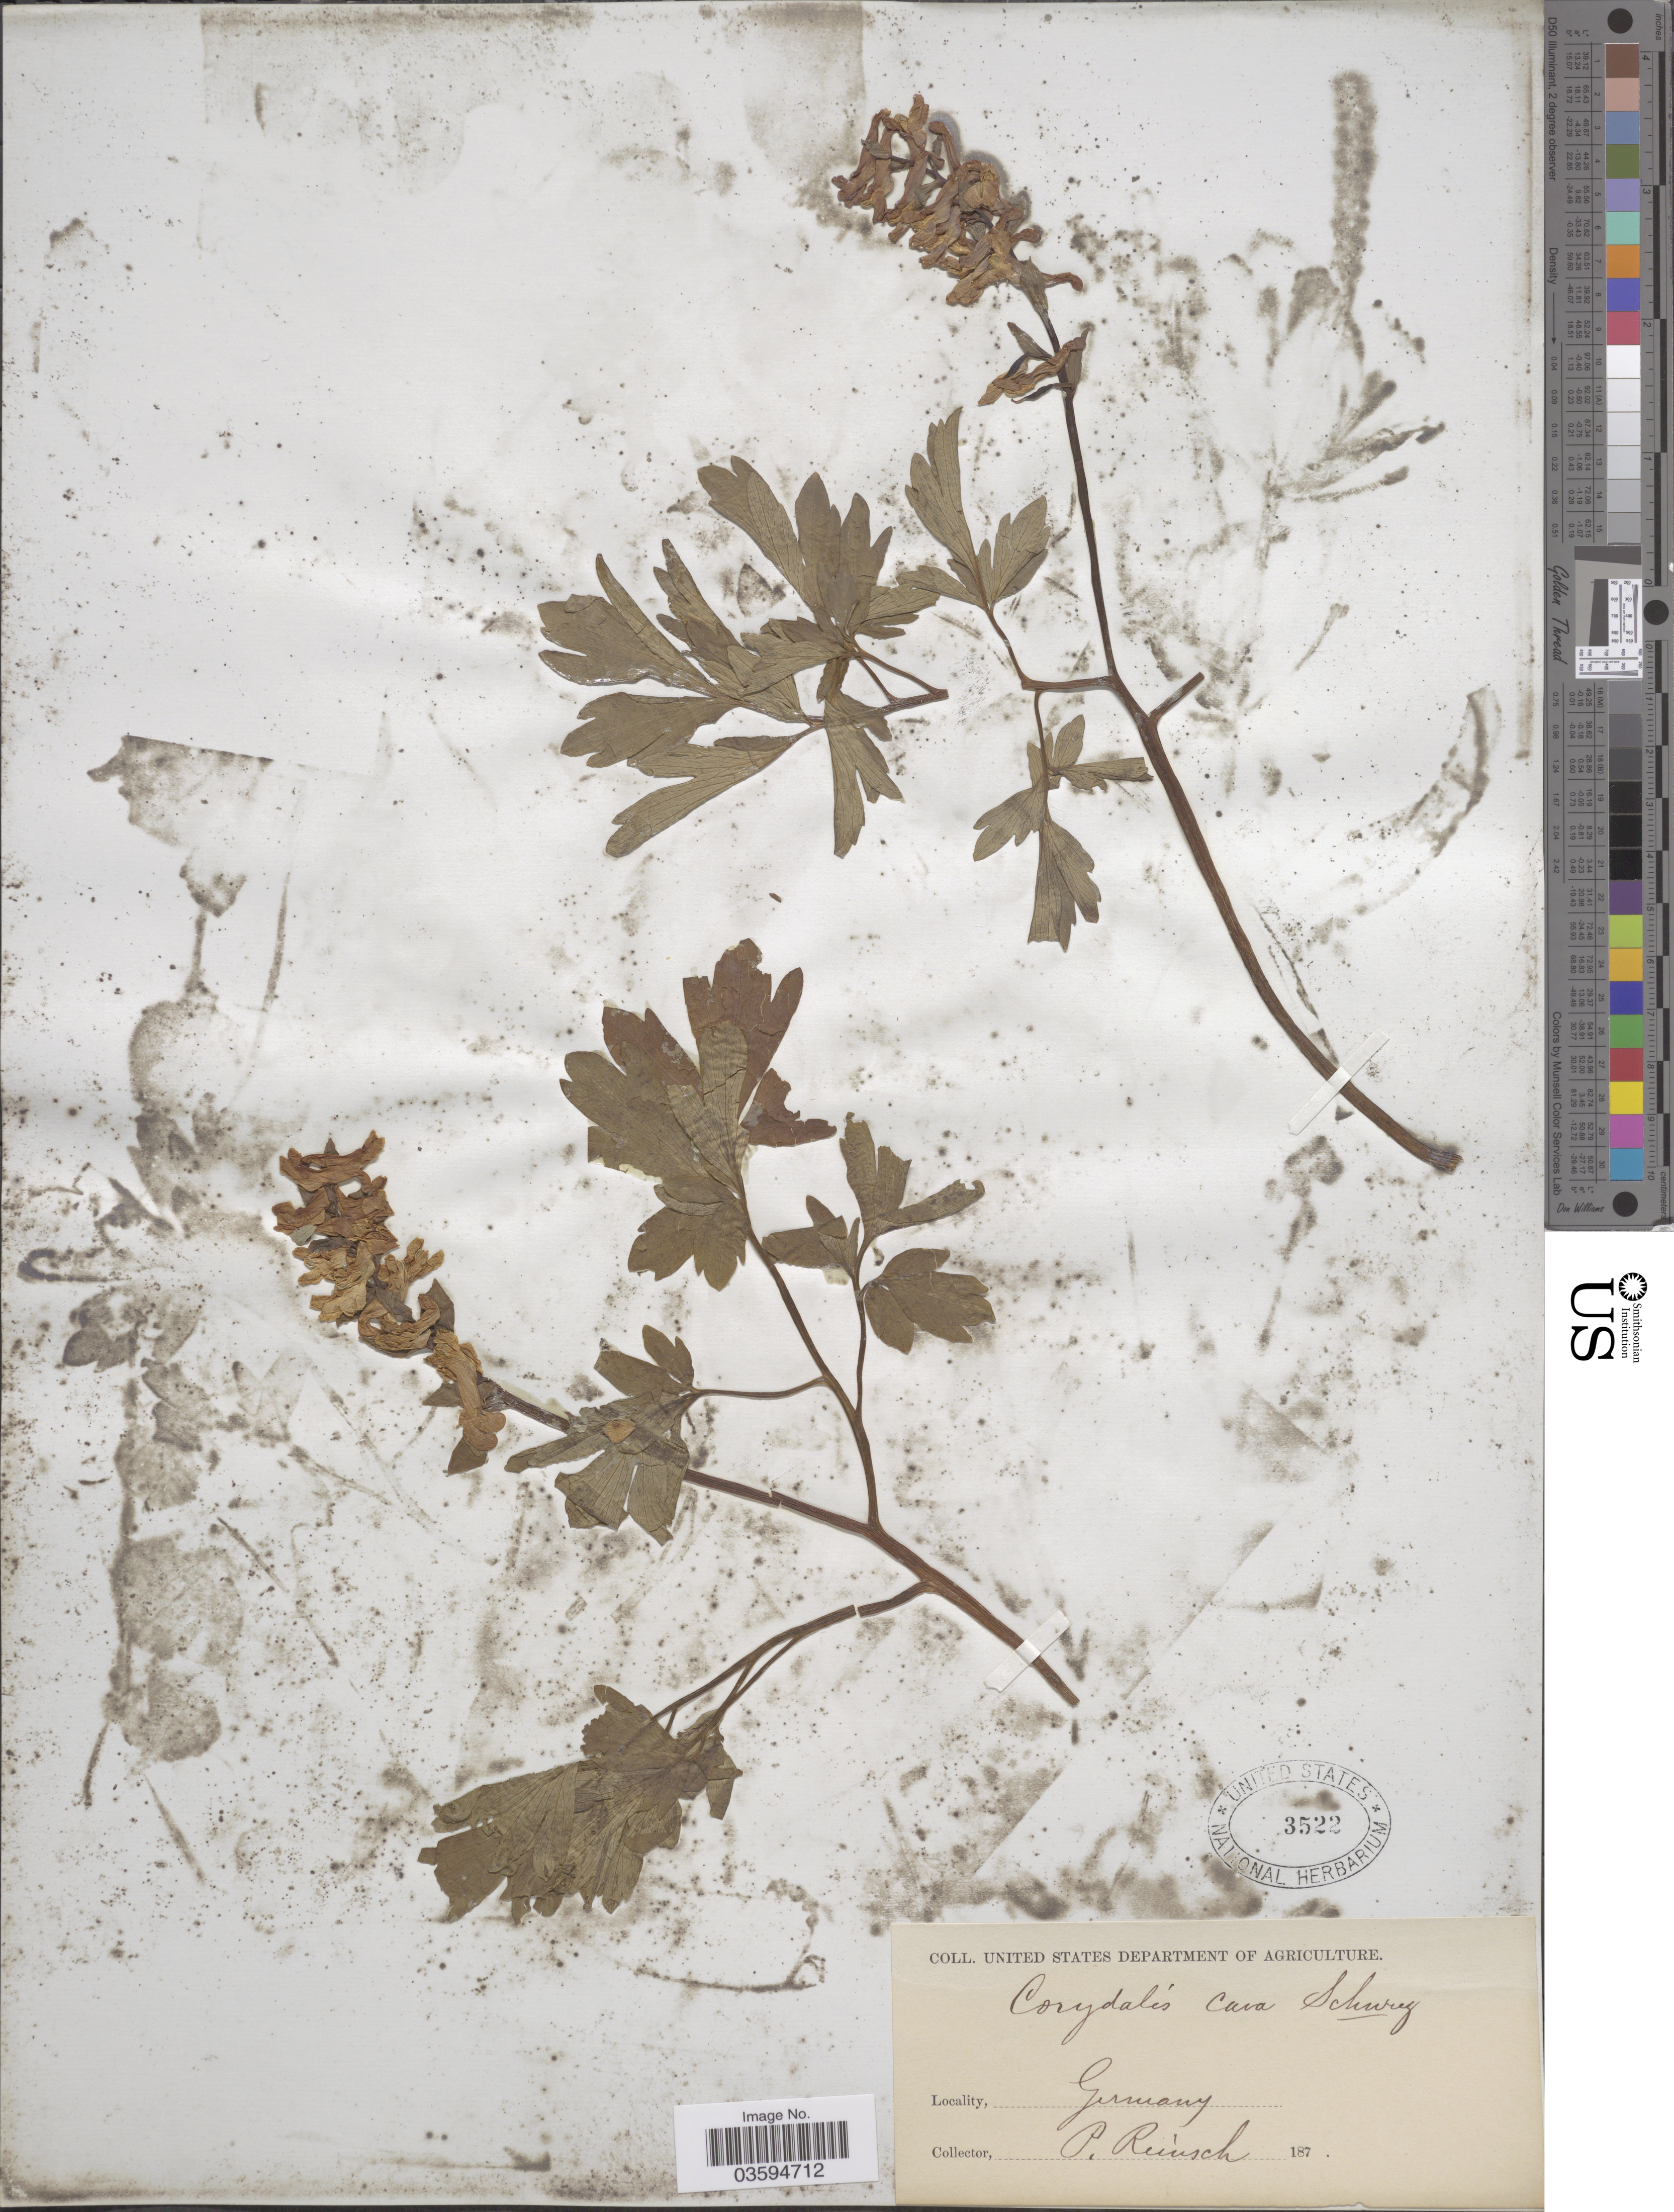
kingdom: Plantae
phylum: Tracheophyta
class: Magnoliopsida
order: Ranunculales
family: Papaveraceae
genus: Corydalis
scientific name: Corydalis cava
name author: Schweigger & Körte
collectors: P. Reinsch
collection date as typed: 187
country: Germany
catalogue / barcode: US 3522